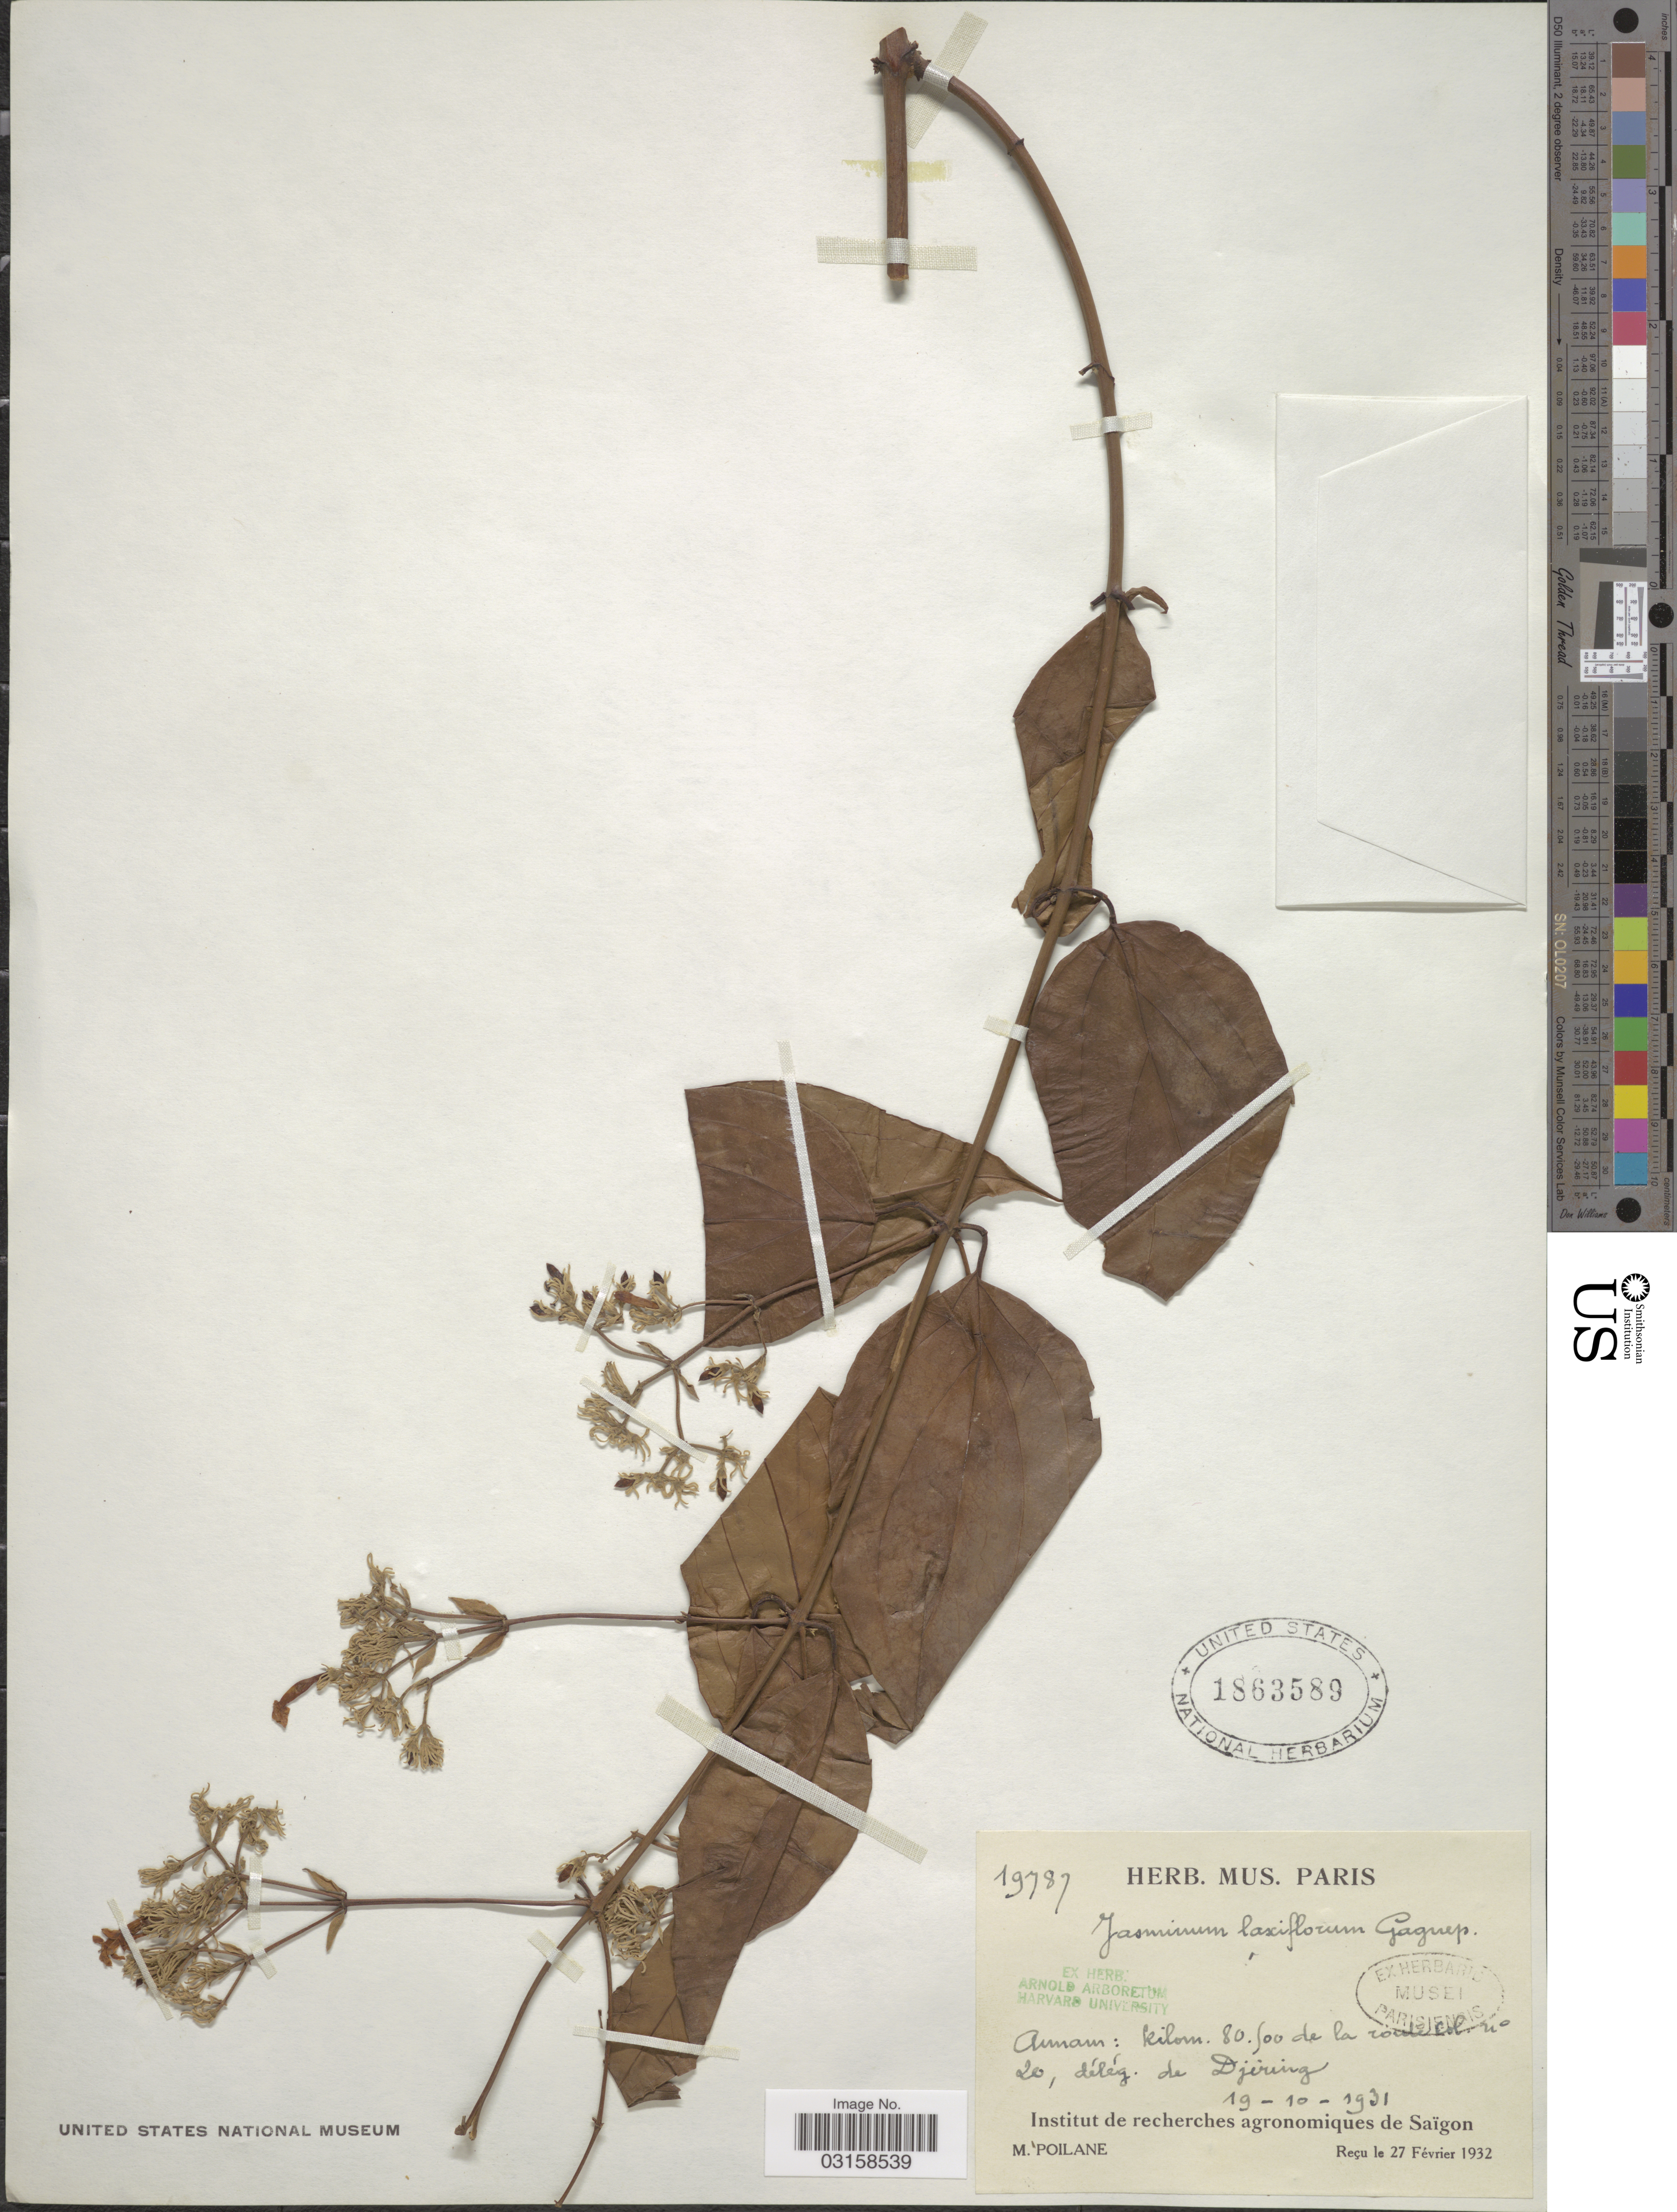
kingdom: Plantae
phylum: Tracheophyta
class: Magnoliopsida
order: Lamiales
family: Oleaceae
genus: Jasminum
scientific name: Jasminum laxiflorum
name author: Gagnep.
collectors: M. Poilane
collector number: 19787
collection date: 1931-10-19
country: Vietnam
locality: Annam: kilom. 80.500 de la route col n° 20, délég. de Djiring.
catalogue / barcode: US 1863589